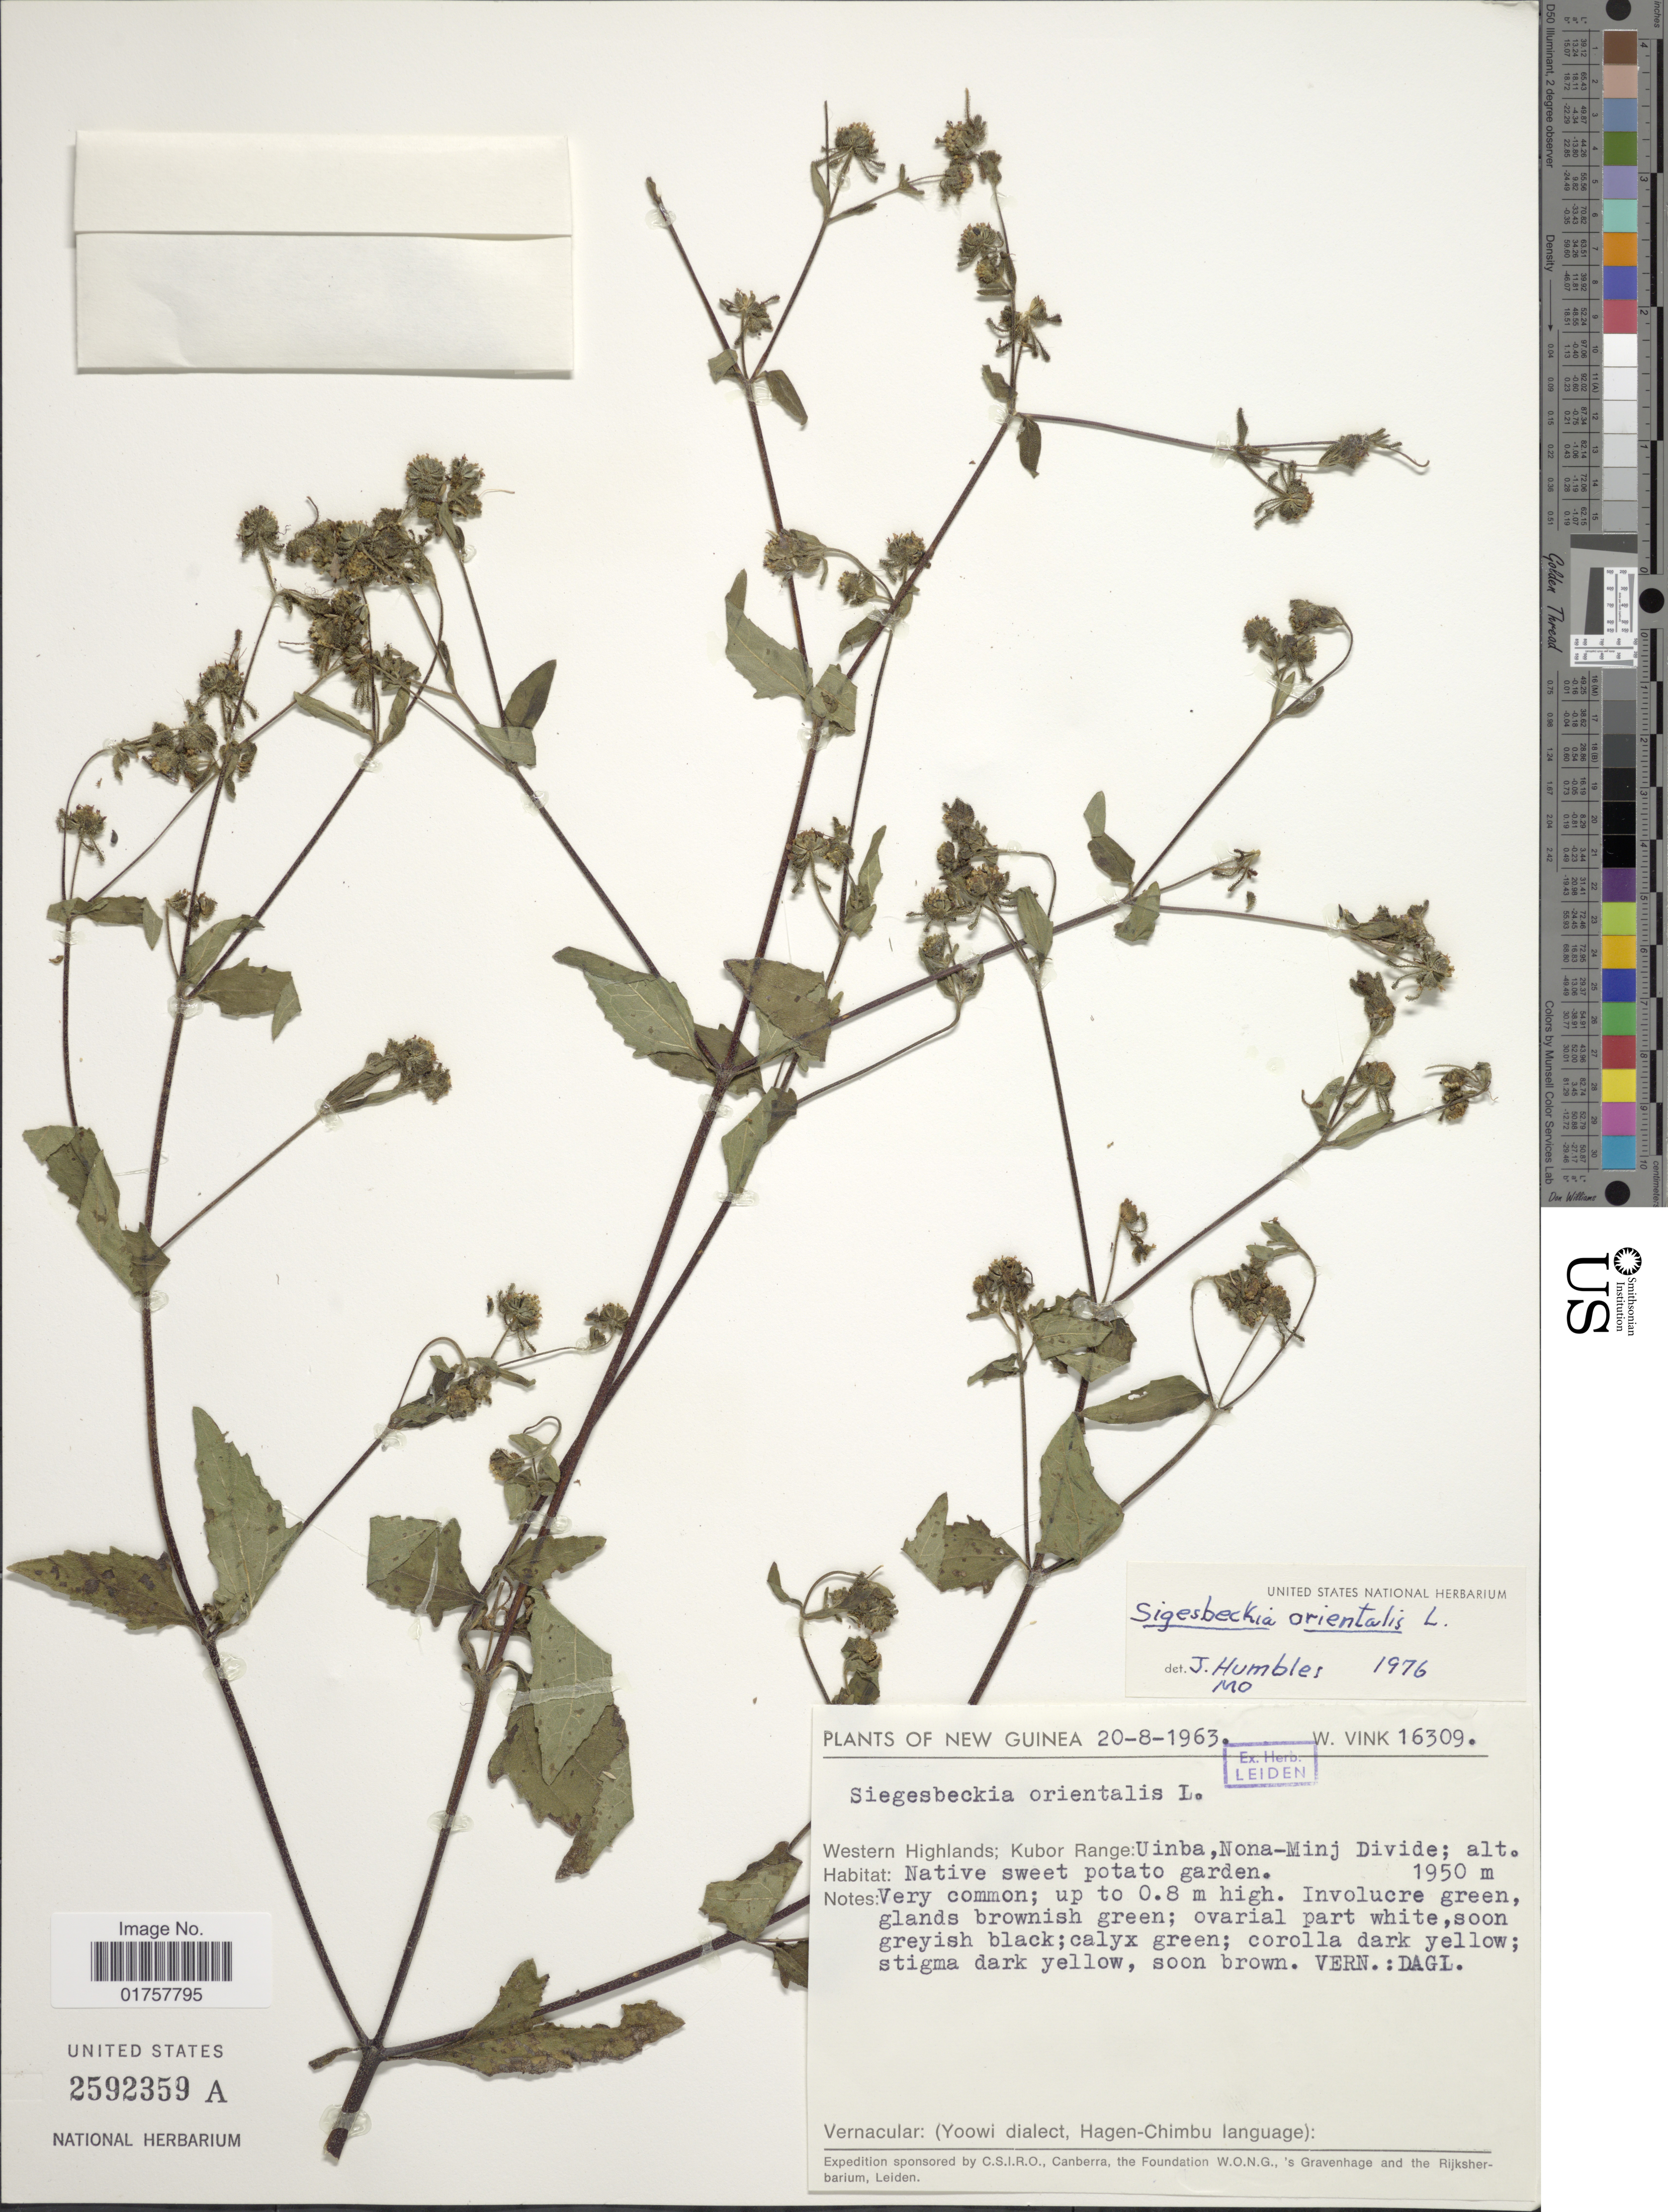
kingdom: Plantae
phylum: Tracheophyta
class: Magnoliopsida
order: Asterales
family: Asteraceae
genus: Sigesbeckia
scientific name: Sigesbeckia orientalis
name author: L.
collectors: W. Vink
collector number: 16309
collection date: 1963-08-20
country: Papua New Guinea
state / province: Western Highlands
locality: Kubor Range: Uinba, Nona-Minj Divide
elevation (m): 1950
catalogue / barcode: US 2592359A